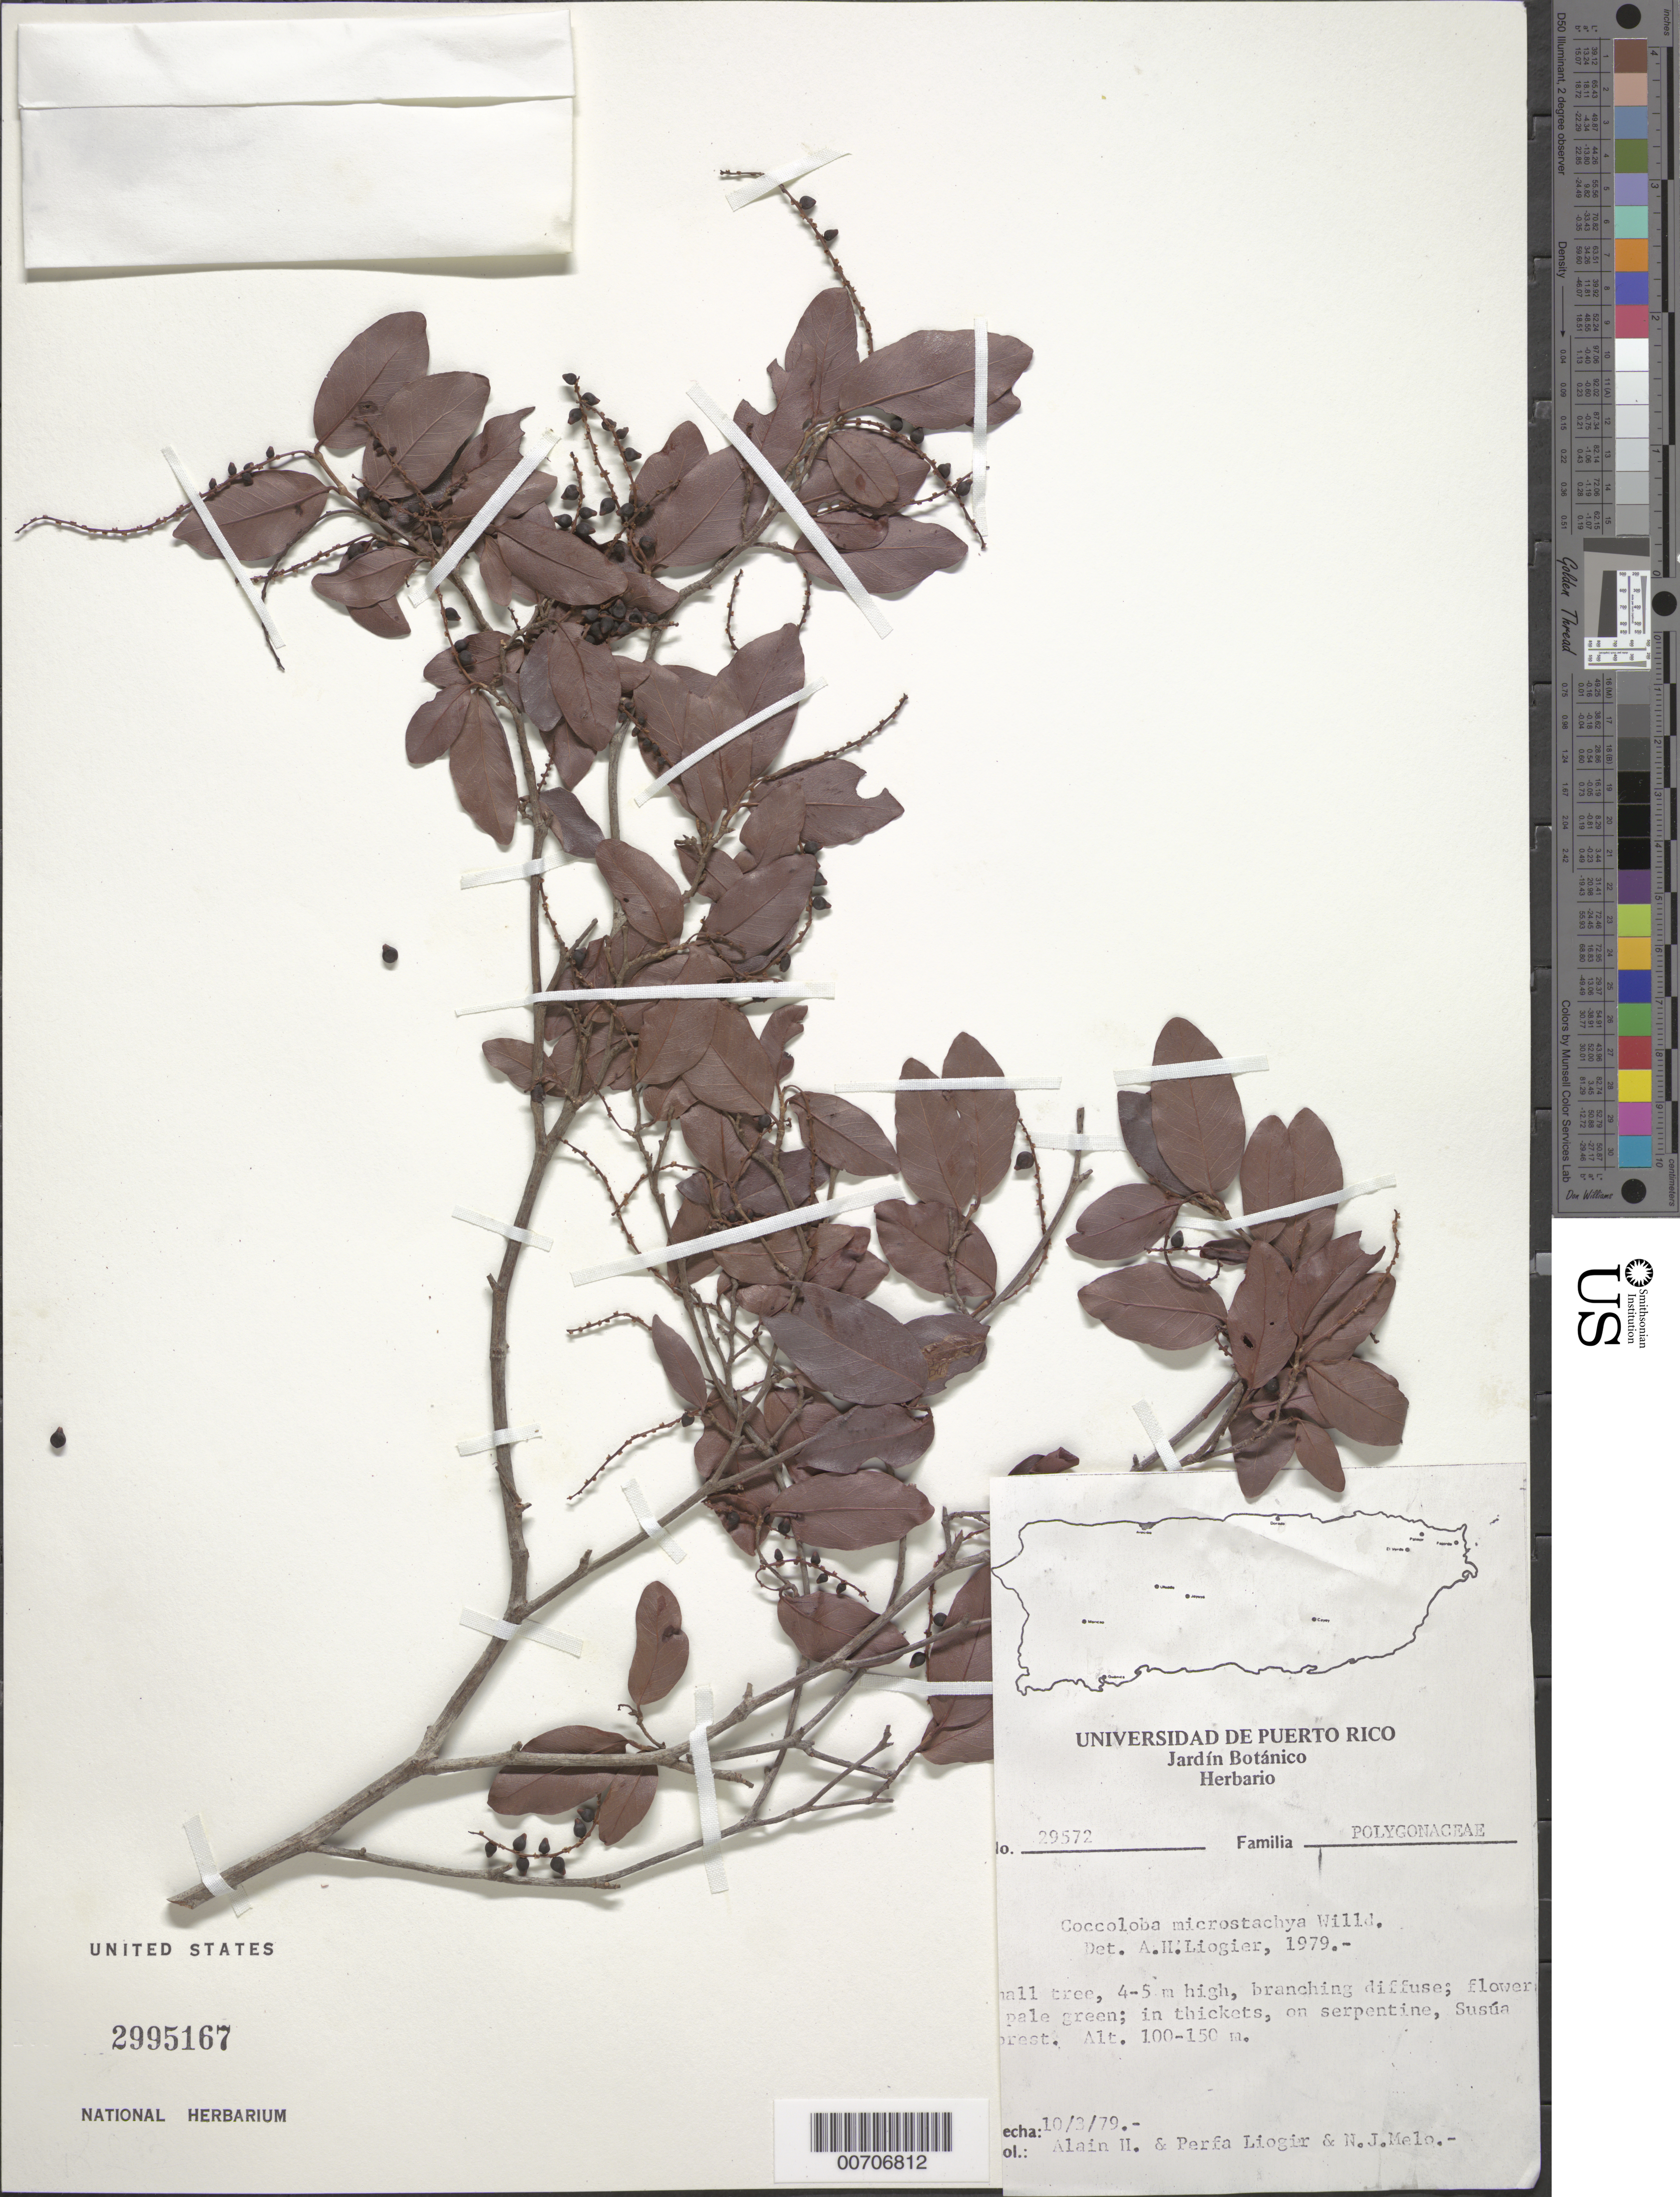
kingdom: Plantae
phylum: Tracheophyta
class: Magnoliopsida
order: Caryophyllales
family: Polygonaceae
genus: Coccoloba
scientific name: Coccoloba microstachya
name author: Willd.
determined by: Liogier, Alain H.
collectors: A. H. Liogier, M. P. Liogier & N. Melo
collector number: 29572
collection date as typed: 03 Oct 1979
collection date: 1979-10-03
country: Puerto Rico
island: Greater Antilles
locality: Susua Forest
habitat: In thickets, on serpentine forest.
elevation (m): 100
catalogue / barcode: US 2995167